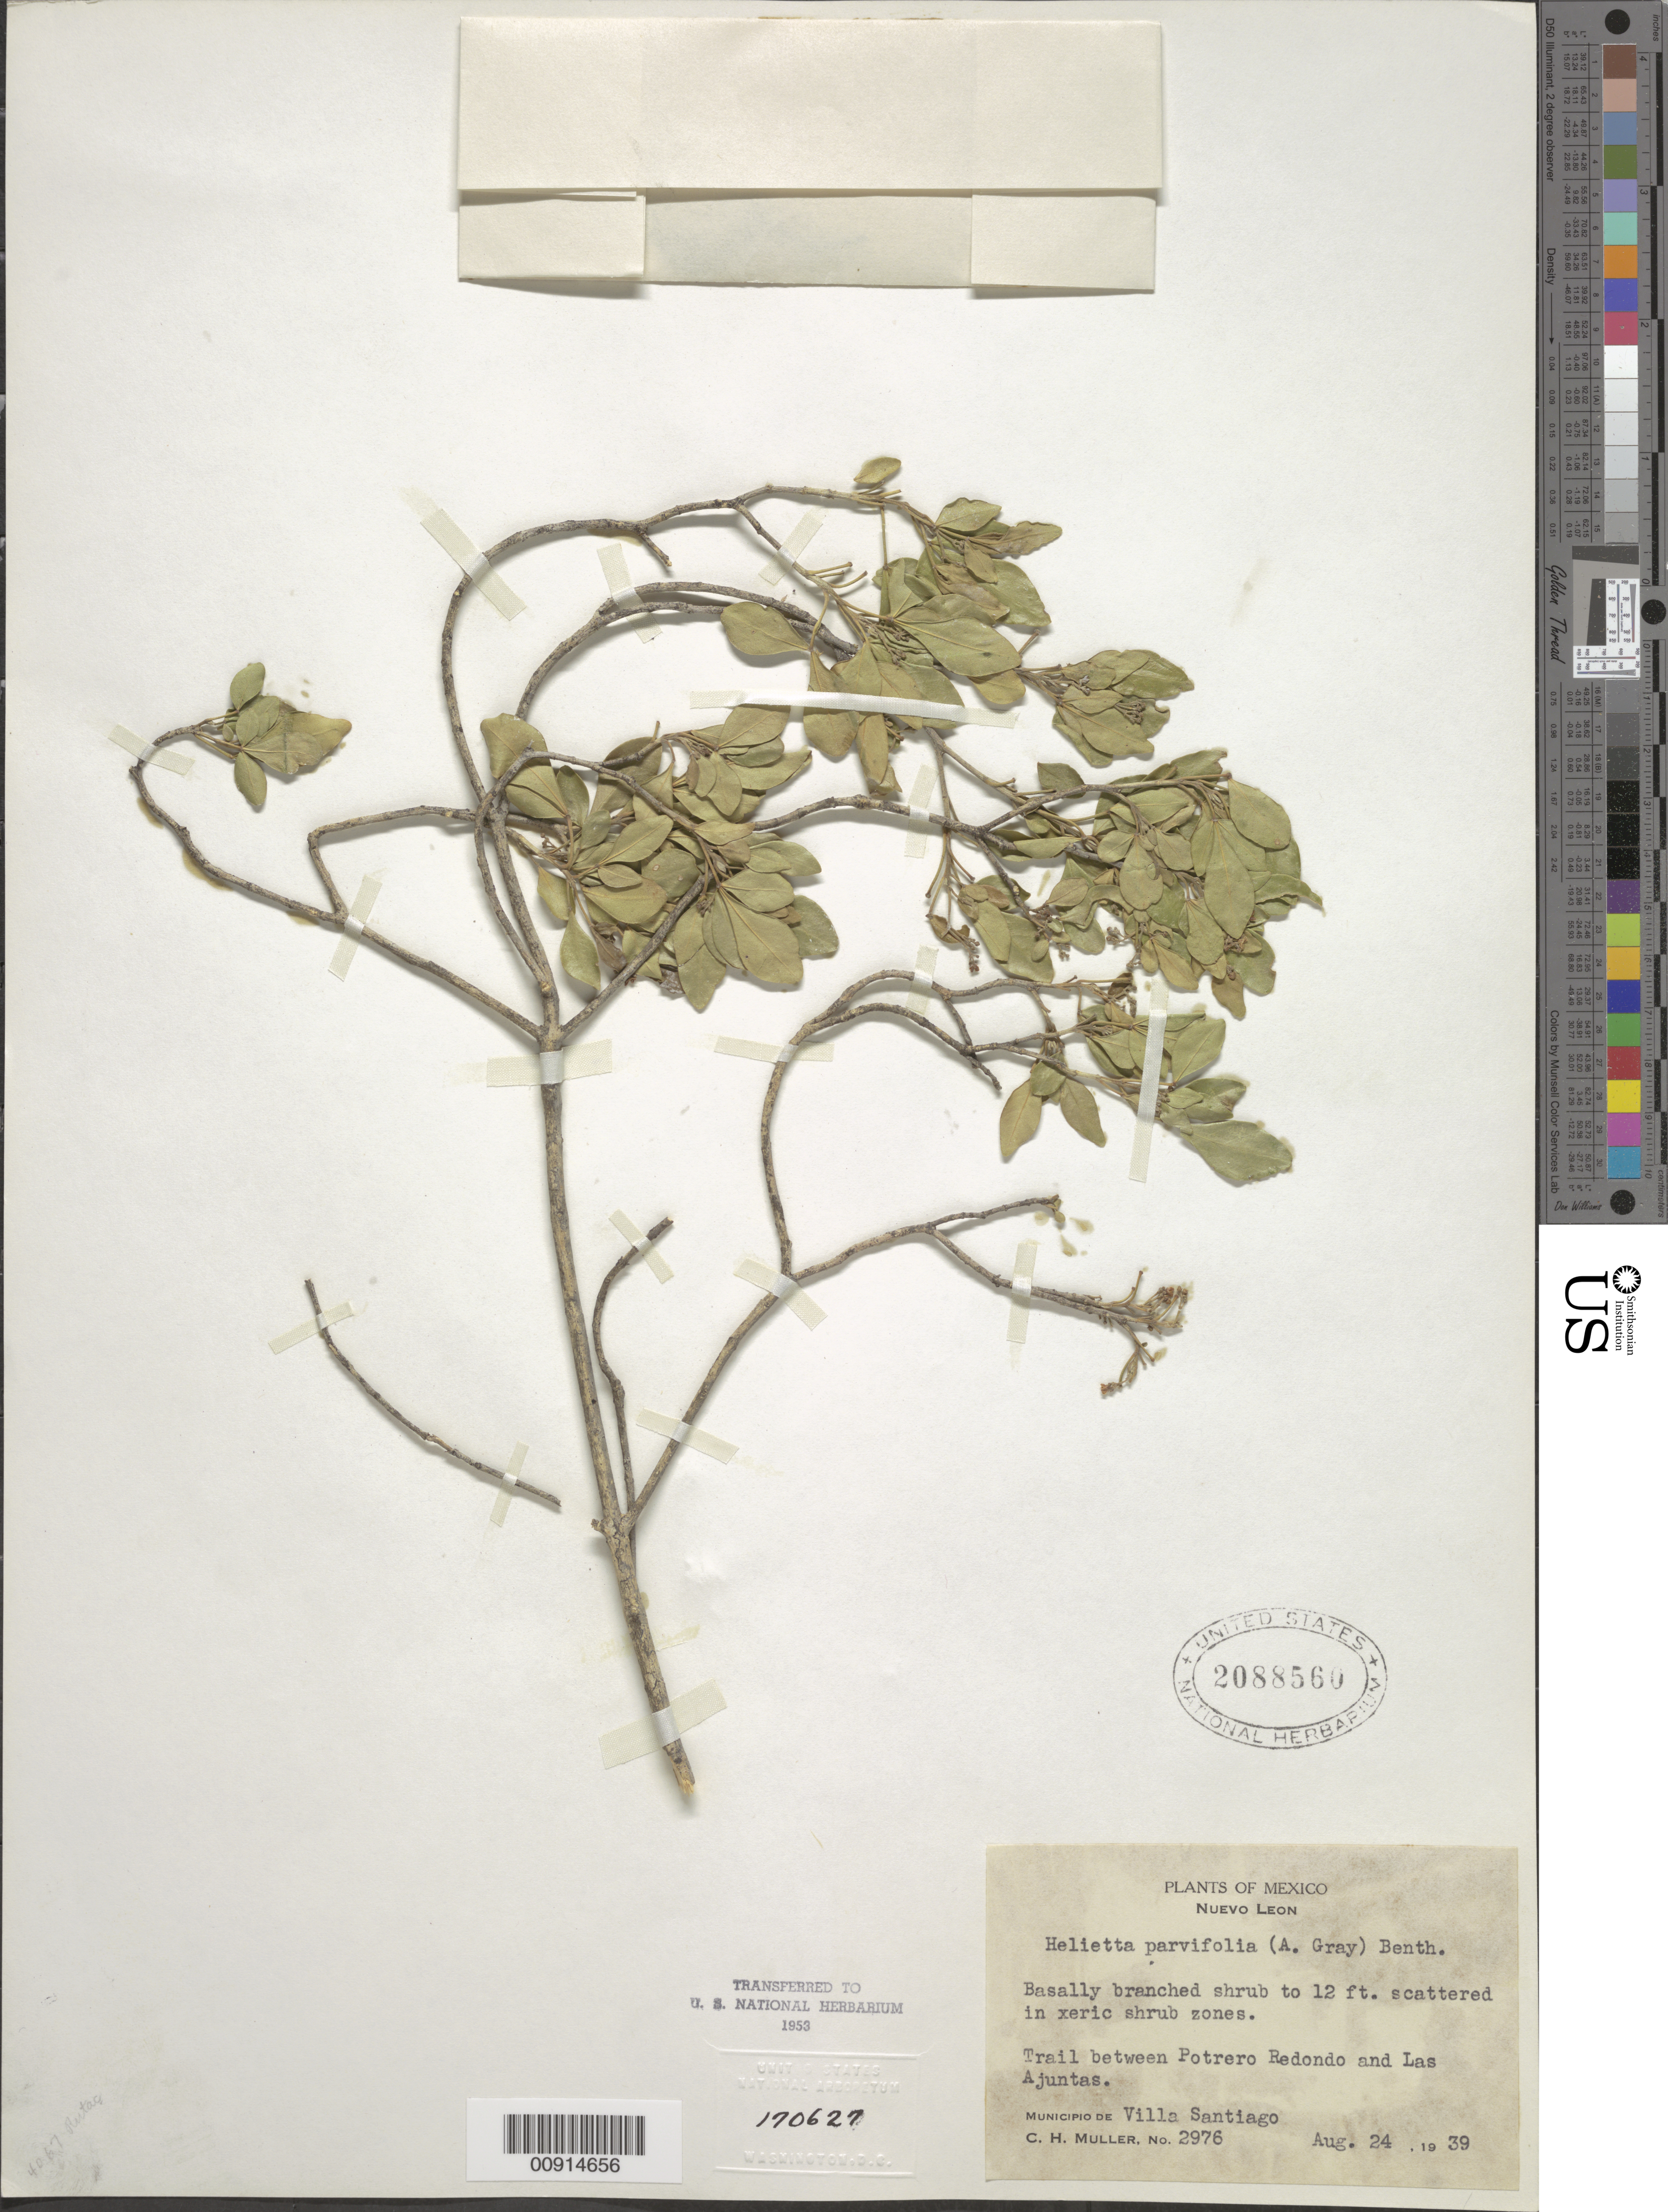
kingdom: Plantae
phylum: Tracheophyta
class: Magnoliopsida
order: Sapindales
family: Rutaceae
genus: Helietta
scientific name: Helietta parvifolia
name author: (A. Gray ex Hemsl.) Benth.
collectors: C. H. Muller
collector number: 2976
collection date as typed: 24 Aug 1939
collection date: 1939-08-24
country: Mexico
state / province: Nuevo León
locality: Trail between Potrero Redondo and Las Ajuntas. Municipio de Villa Santiago, Nuevo León.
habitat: Scattered in xeric shrub zones.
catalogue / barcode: US 2088560